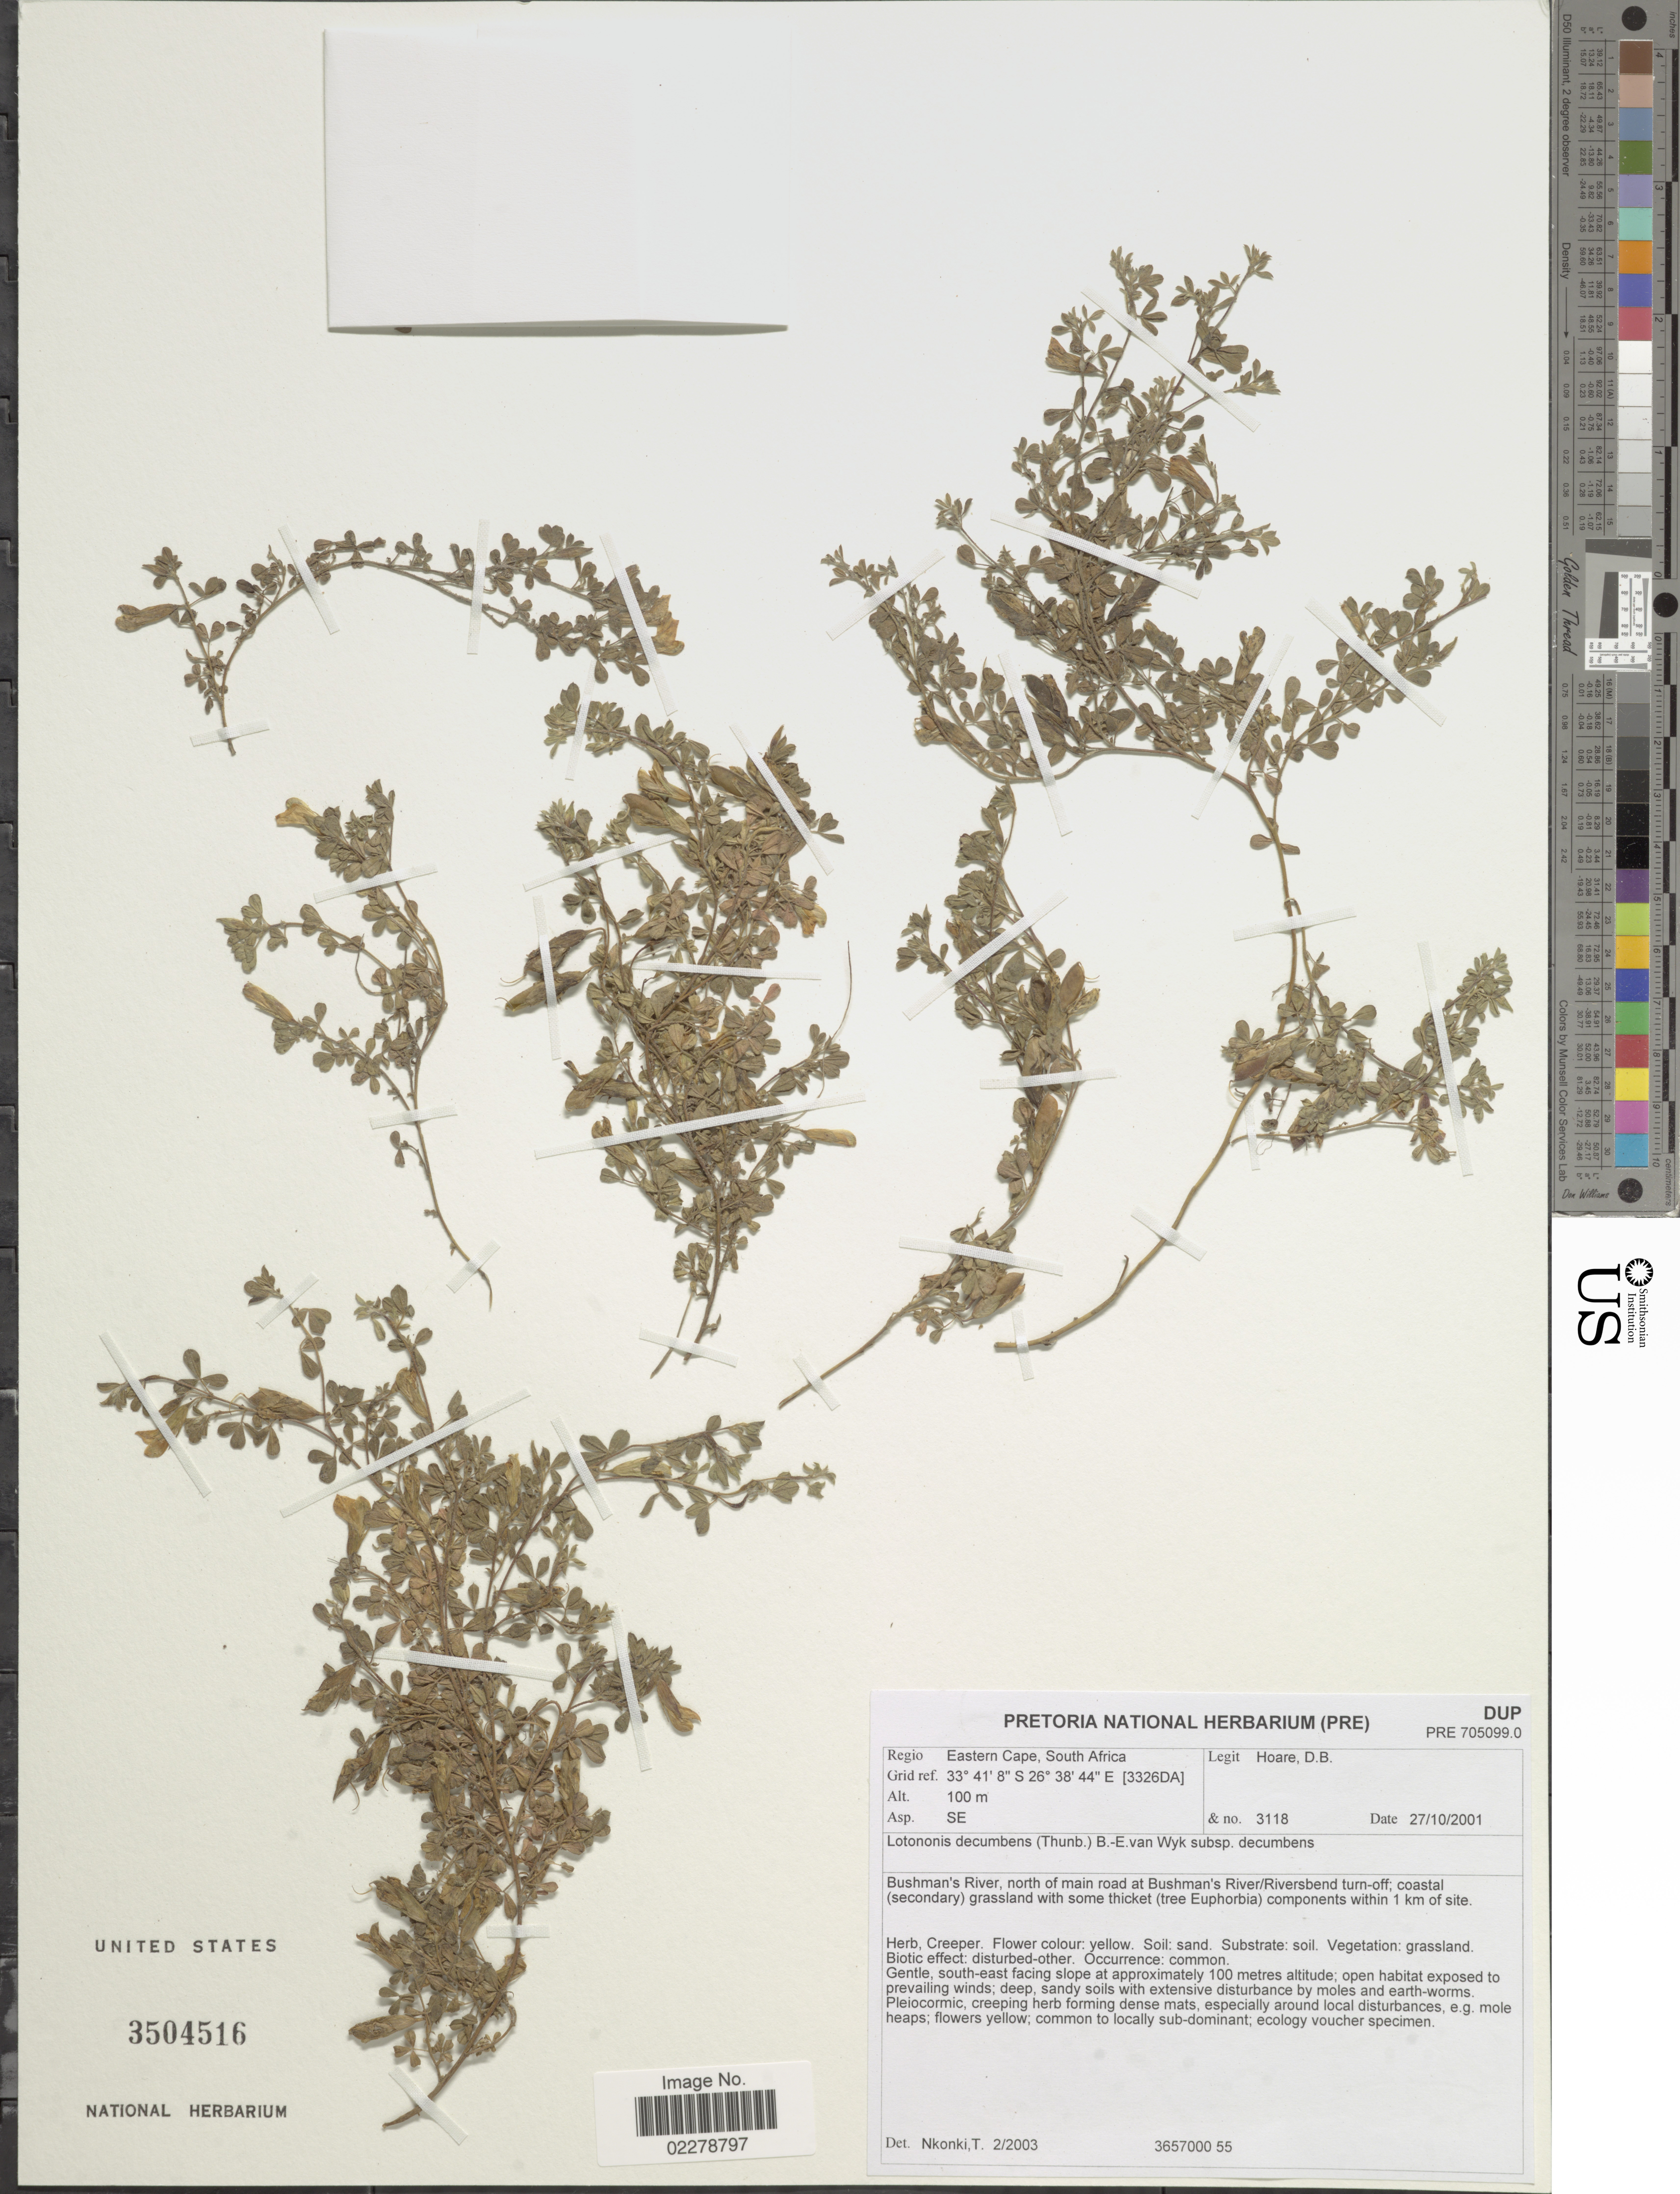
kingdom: Plantae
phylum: Tracheophyta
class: Magnoliopsida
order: Fabales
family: Fabaceae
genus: Lotononis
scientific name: Lotononis decumbens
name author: (Thunb.) B.-E. van Wyk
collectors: D. Hoare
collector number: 3118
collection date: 2001-10-27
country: South Africa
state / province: Eastern Cape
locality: Bushman River, north of main road at Bushman's River/ Riversbend turn-off; coastal (secondary) grassland with some thicket components within 1 km of site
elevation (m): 100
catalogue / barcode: US 3504516